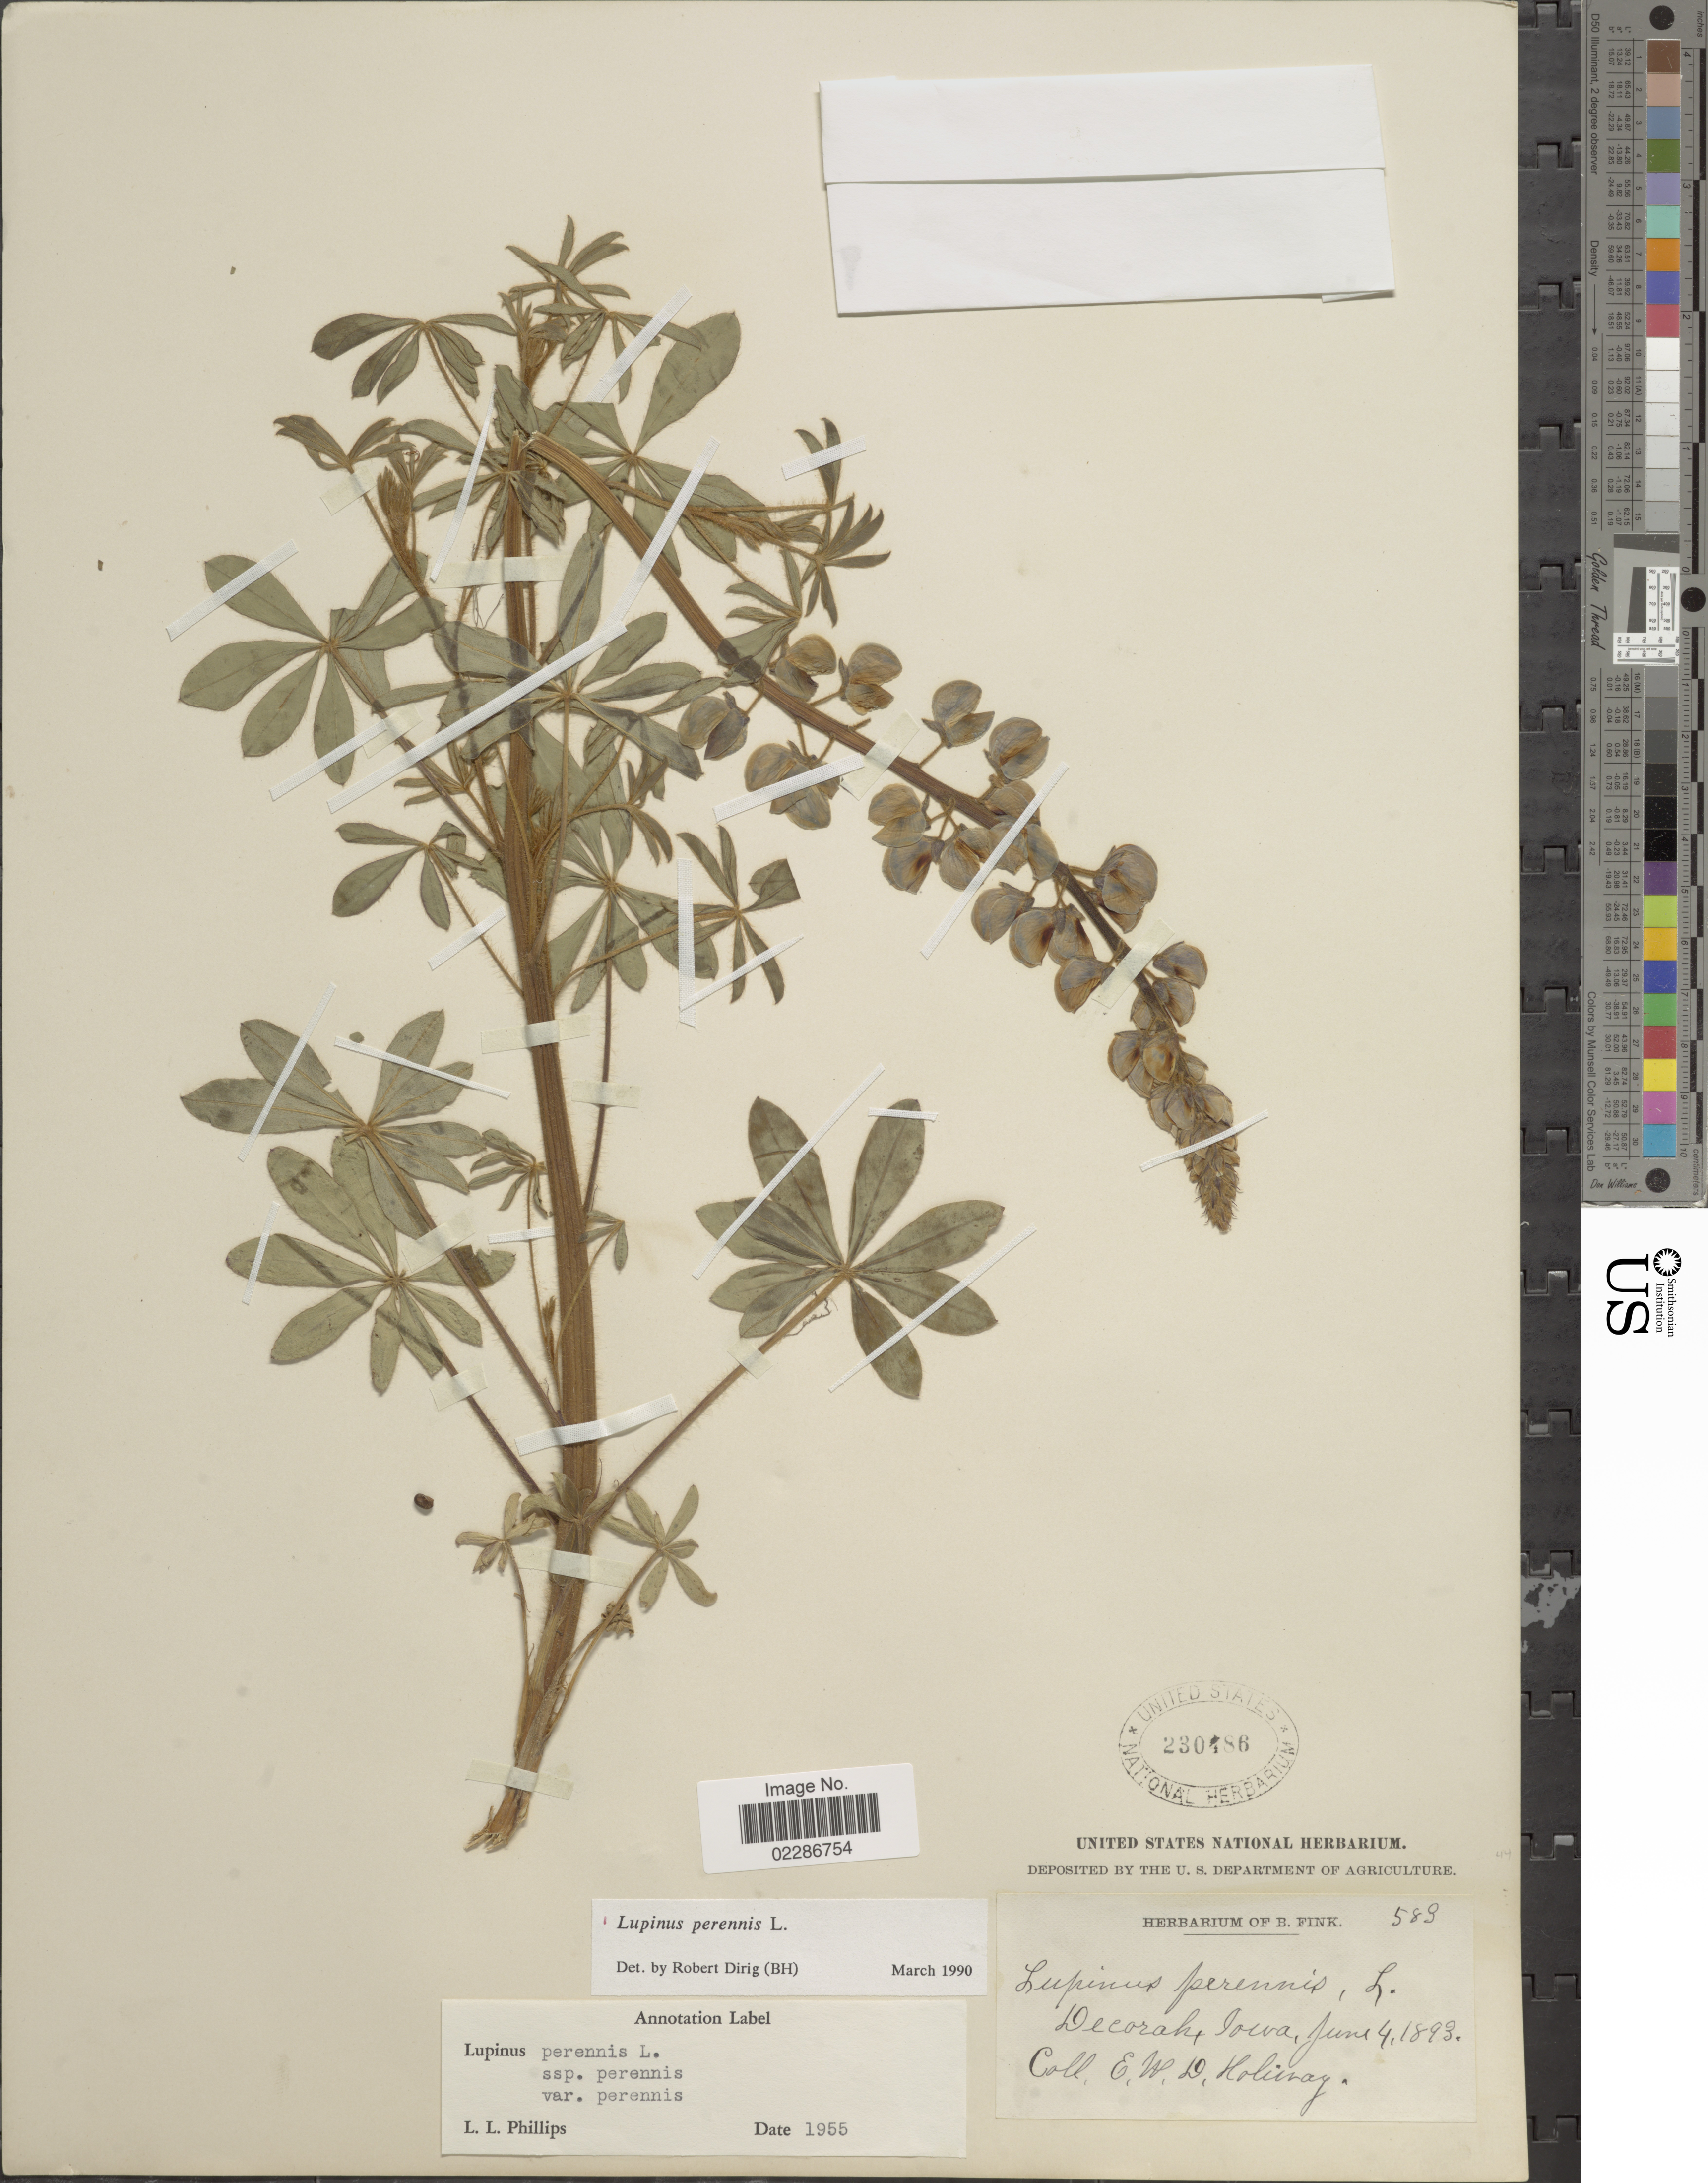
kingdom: Plantae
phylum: Tracheophyta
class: Magnoliopsida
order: Fabales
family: Fabaceae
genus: Lupinus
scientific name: Lupinus perennis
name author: L.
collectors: E. W. D. Holway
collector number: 583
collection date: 1893-06-04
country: United States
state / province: Iowa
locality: Decorah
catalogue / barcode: US 230486